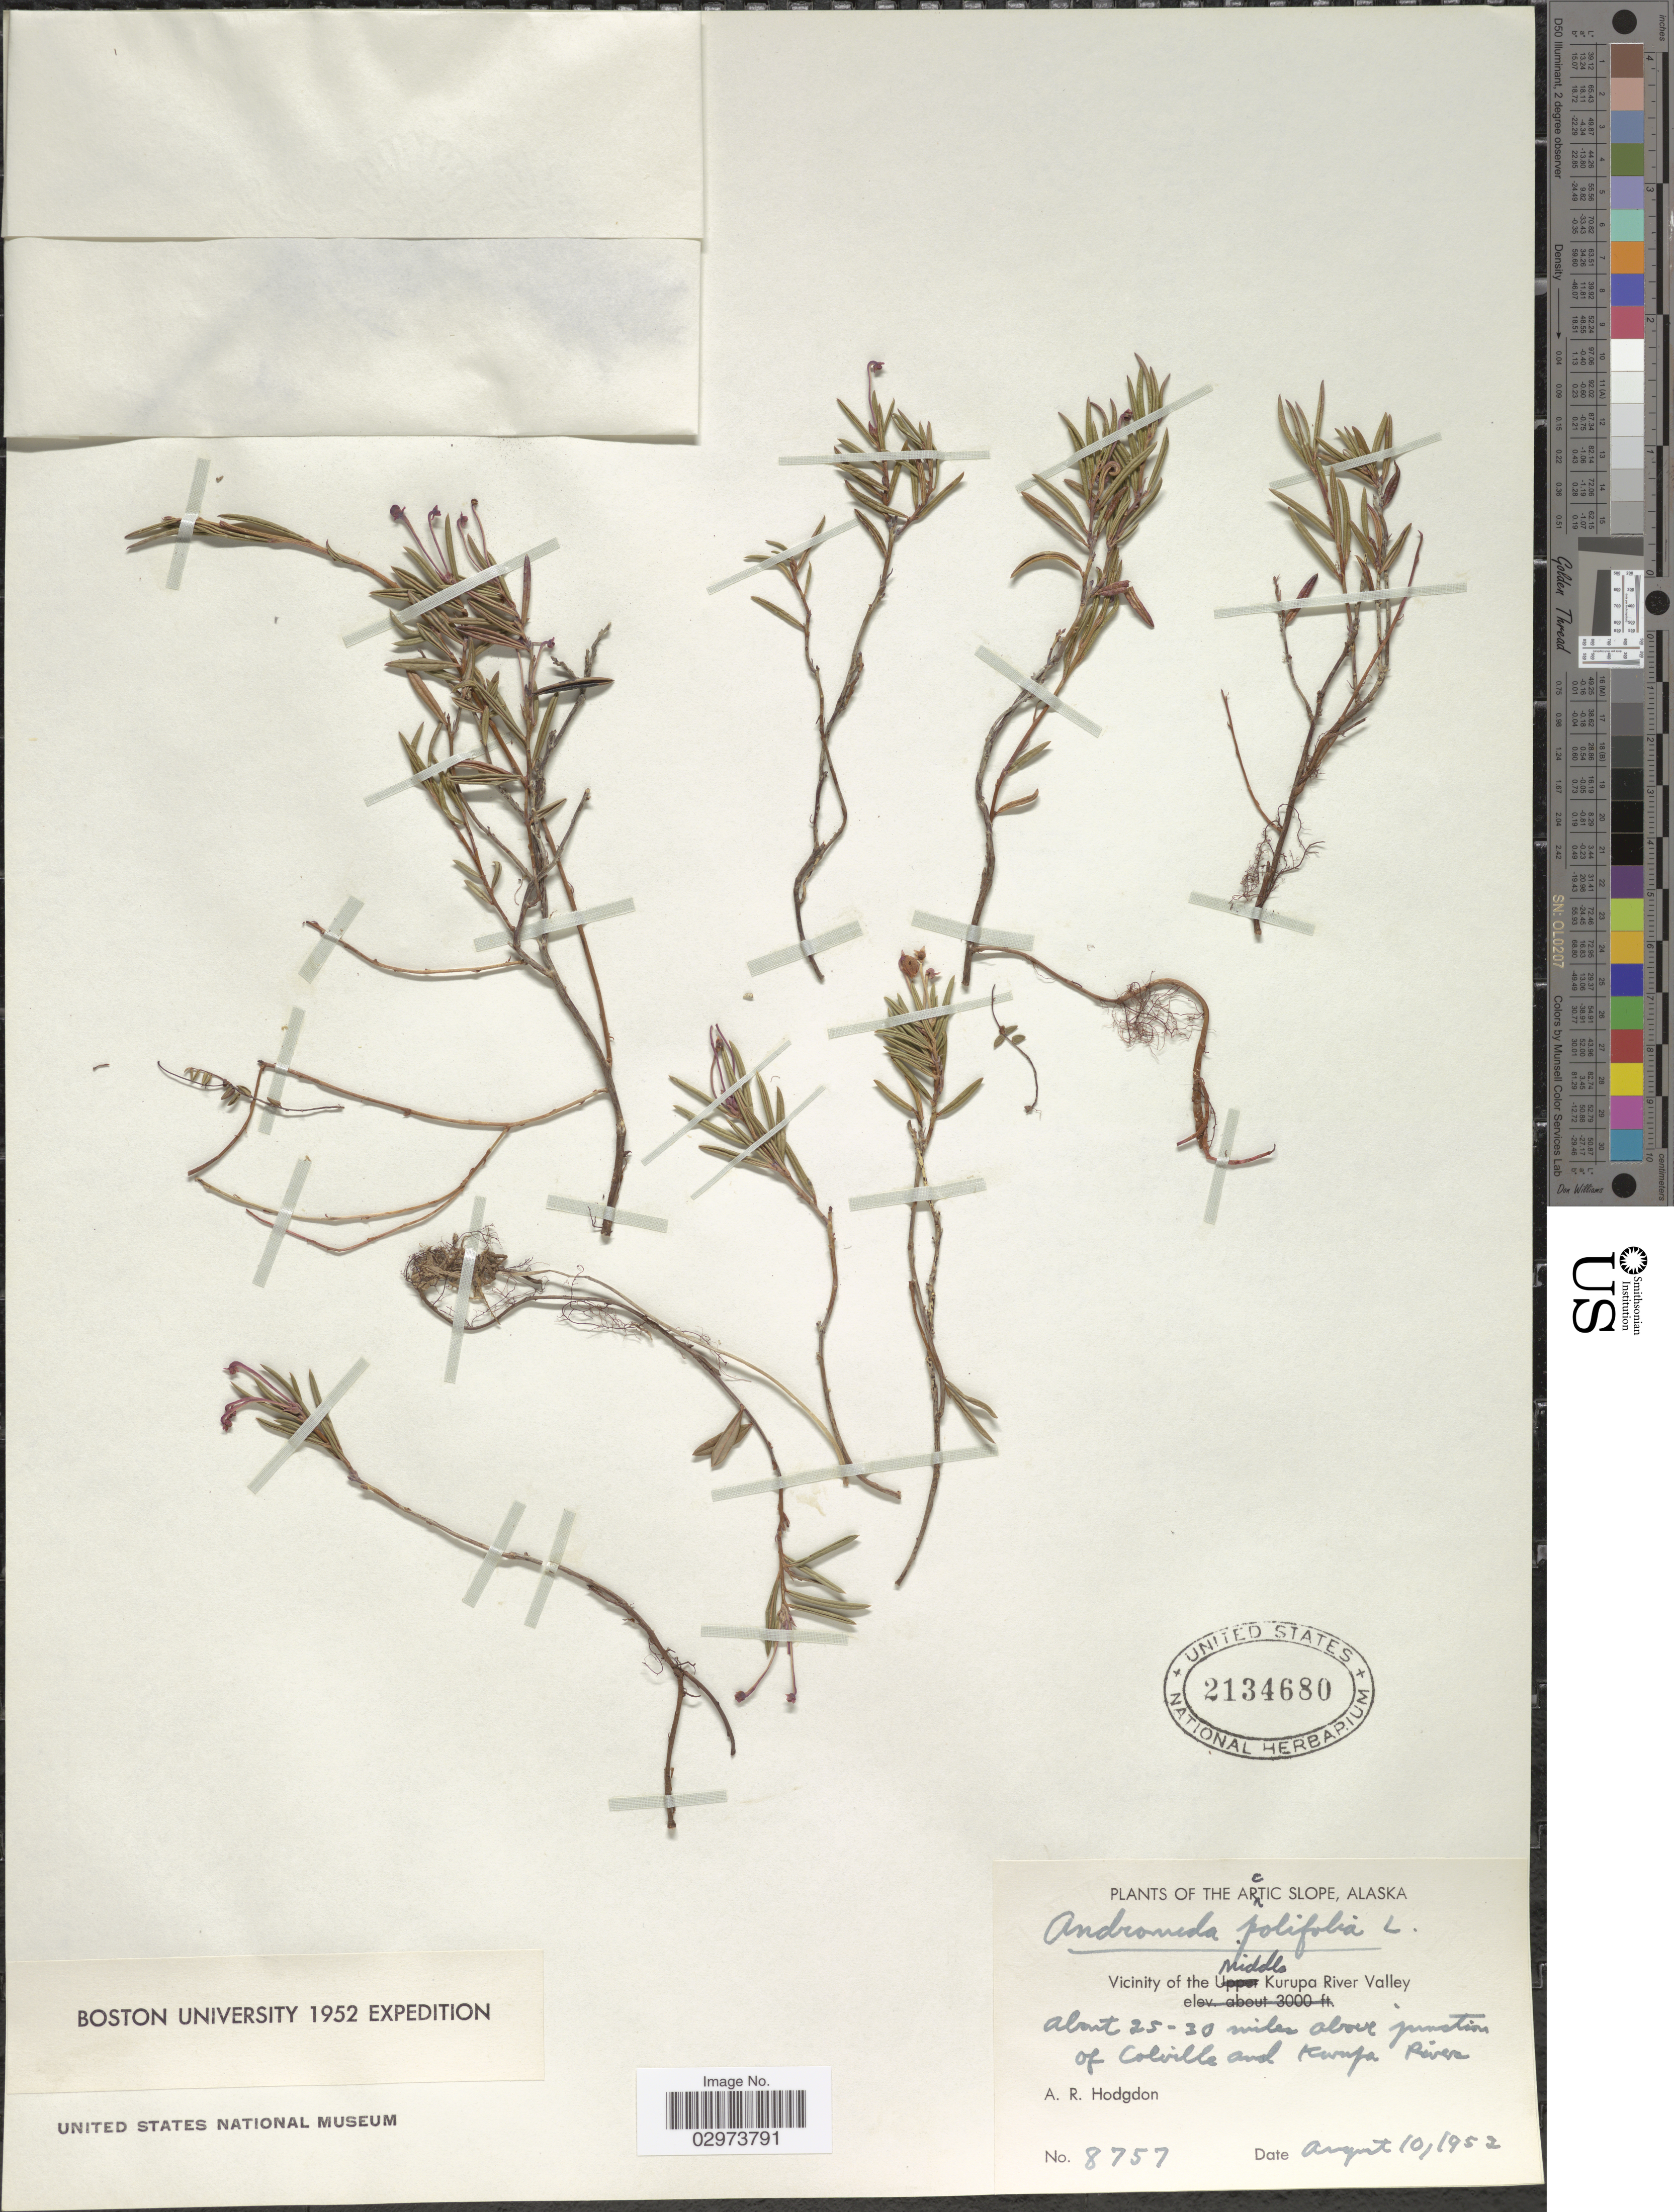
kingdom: Plantae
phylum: Tracheophyta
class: Magnoliopsida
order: Ericales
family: Ericaceae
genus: Andromeda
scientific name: Andromeda polifolia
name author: L.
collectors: A. R. Hodgdon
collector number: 8757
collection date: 1952-08-10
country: United States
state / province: Alaska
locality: Arctic Slope. Vicinity of the Middle Kurupa River Valley. About 25 - 30 miles above junction of Colville and Kurupa River.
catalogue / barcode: US 2134680